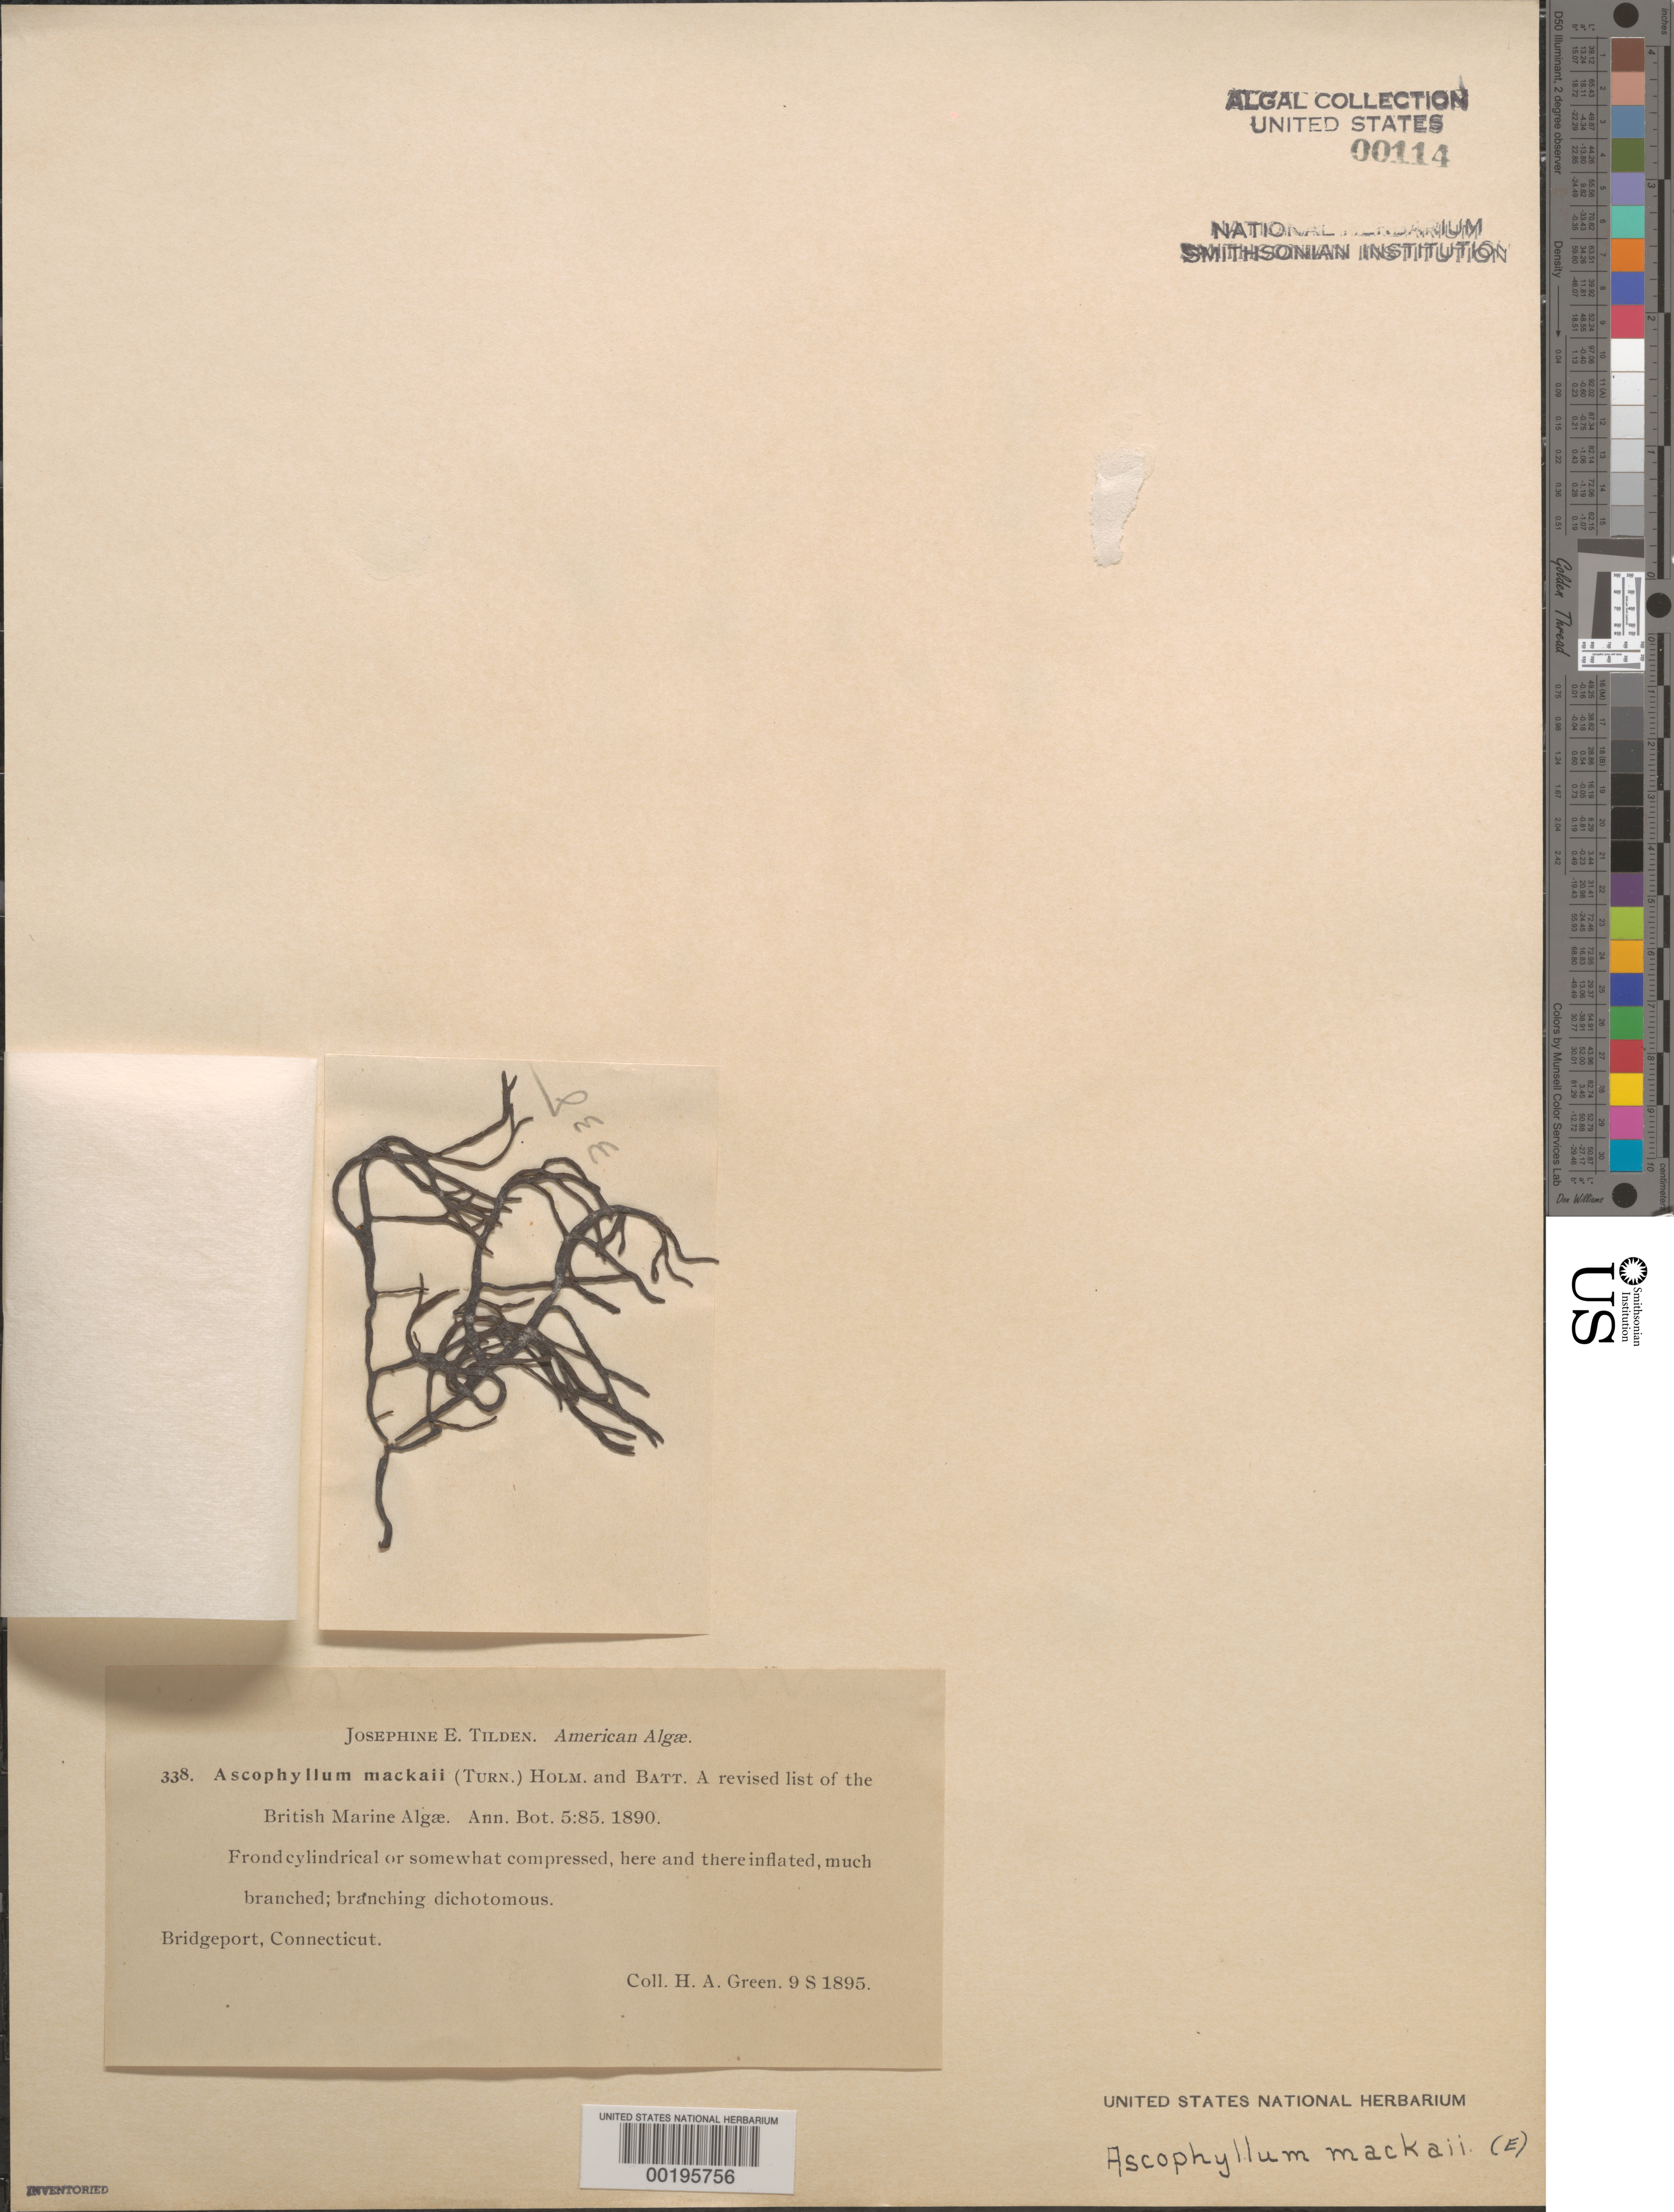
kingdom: Chromista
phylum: Ochrophyta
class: Phaeophyceae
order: Fucales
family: Fucaceae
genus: Ascophyllum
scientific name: Ascophyllum nodosum f. mackayi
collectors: H. Green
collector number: JET 338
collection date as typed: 09 Sep 1895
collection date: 1895-09-09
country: United States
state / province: Connecticut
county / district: Fairfield County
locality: Bridgeport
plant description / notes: Tilden, American Algae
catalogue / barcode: US 114